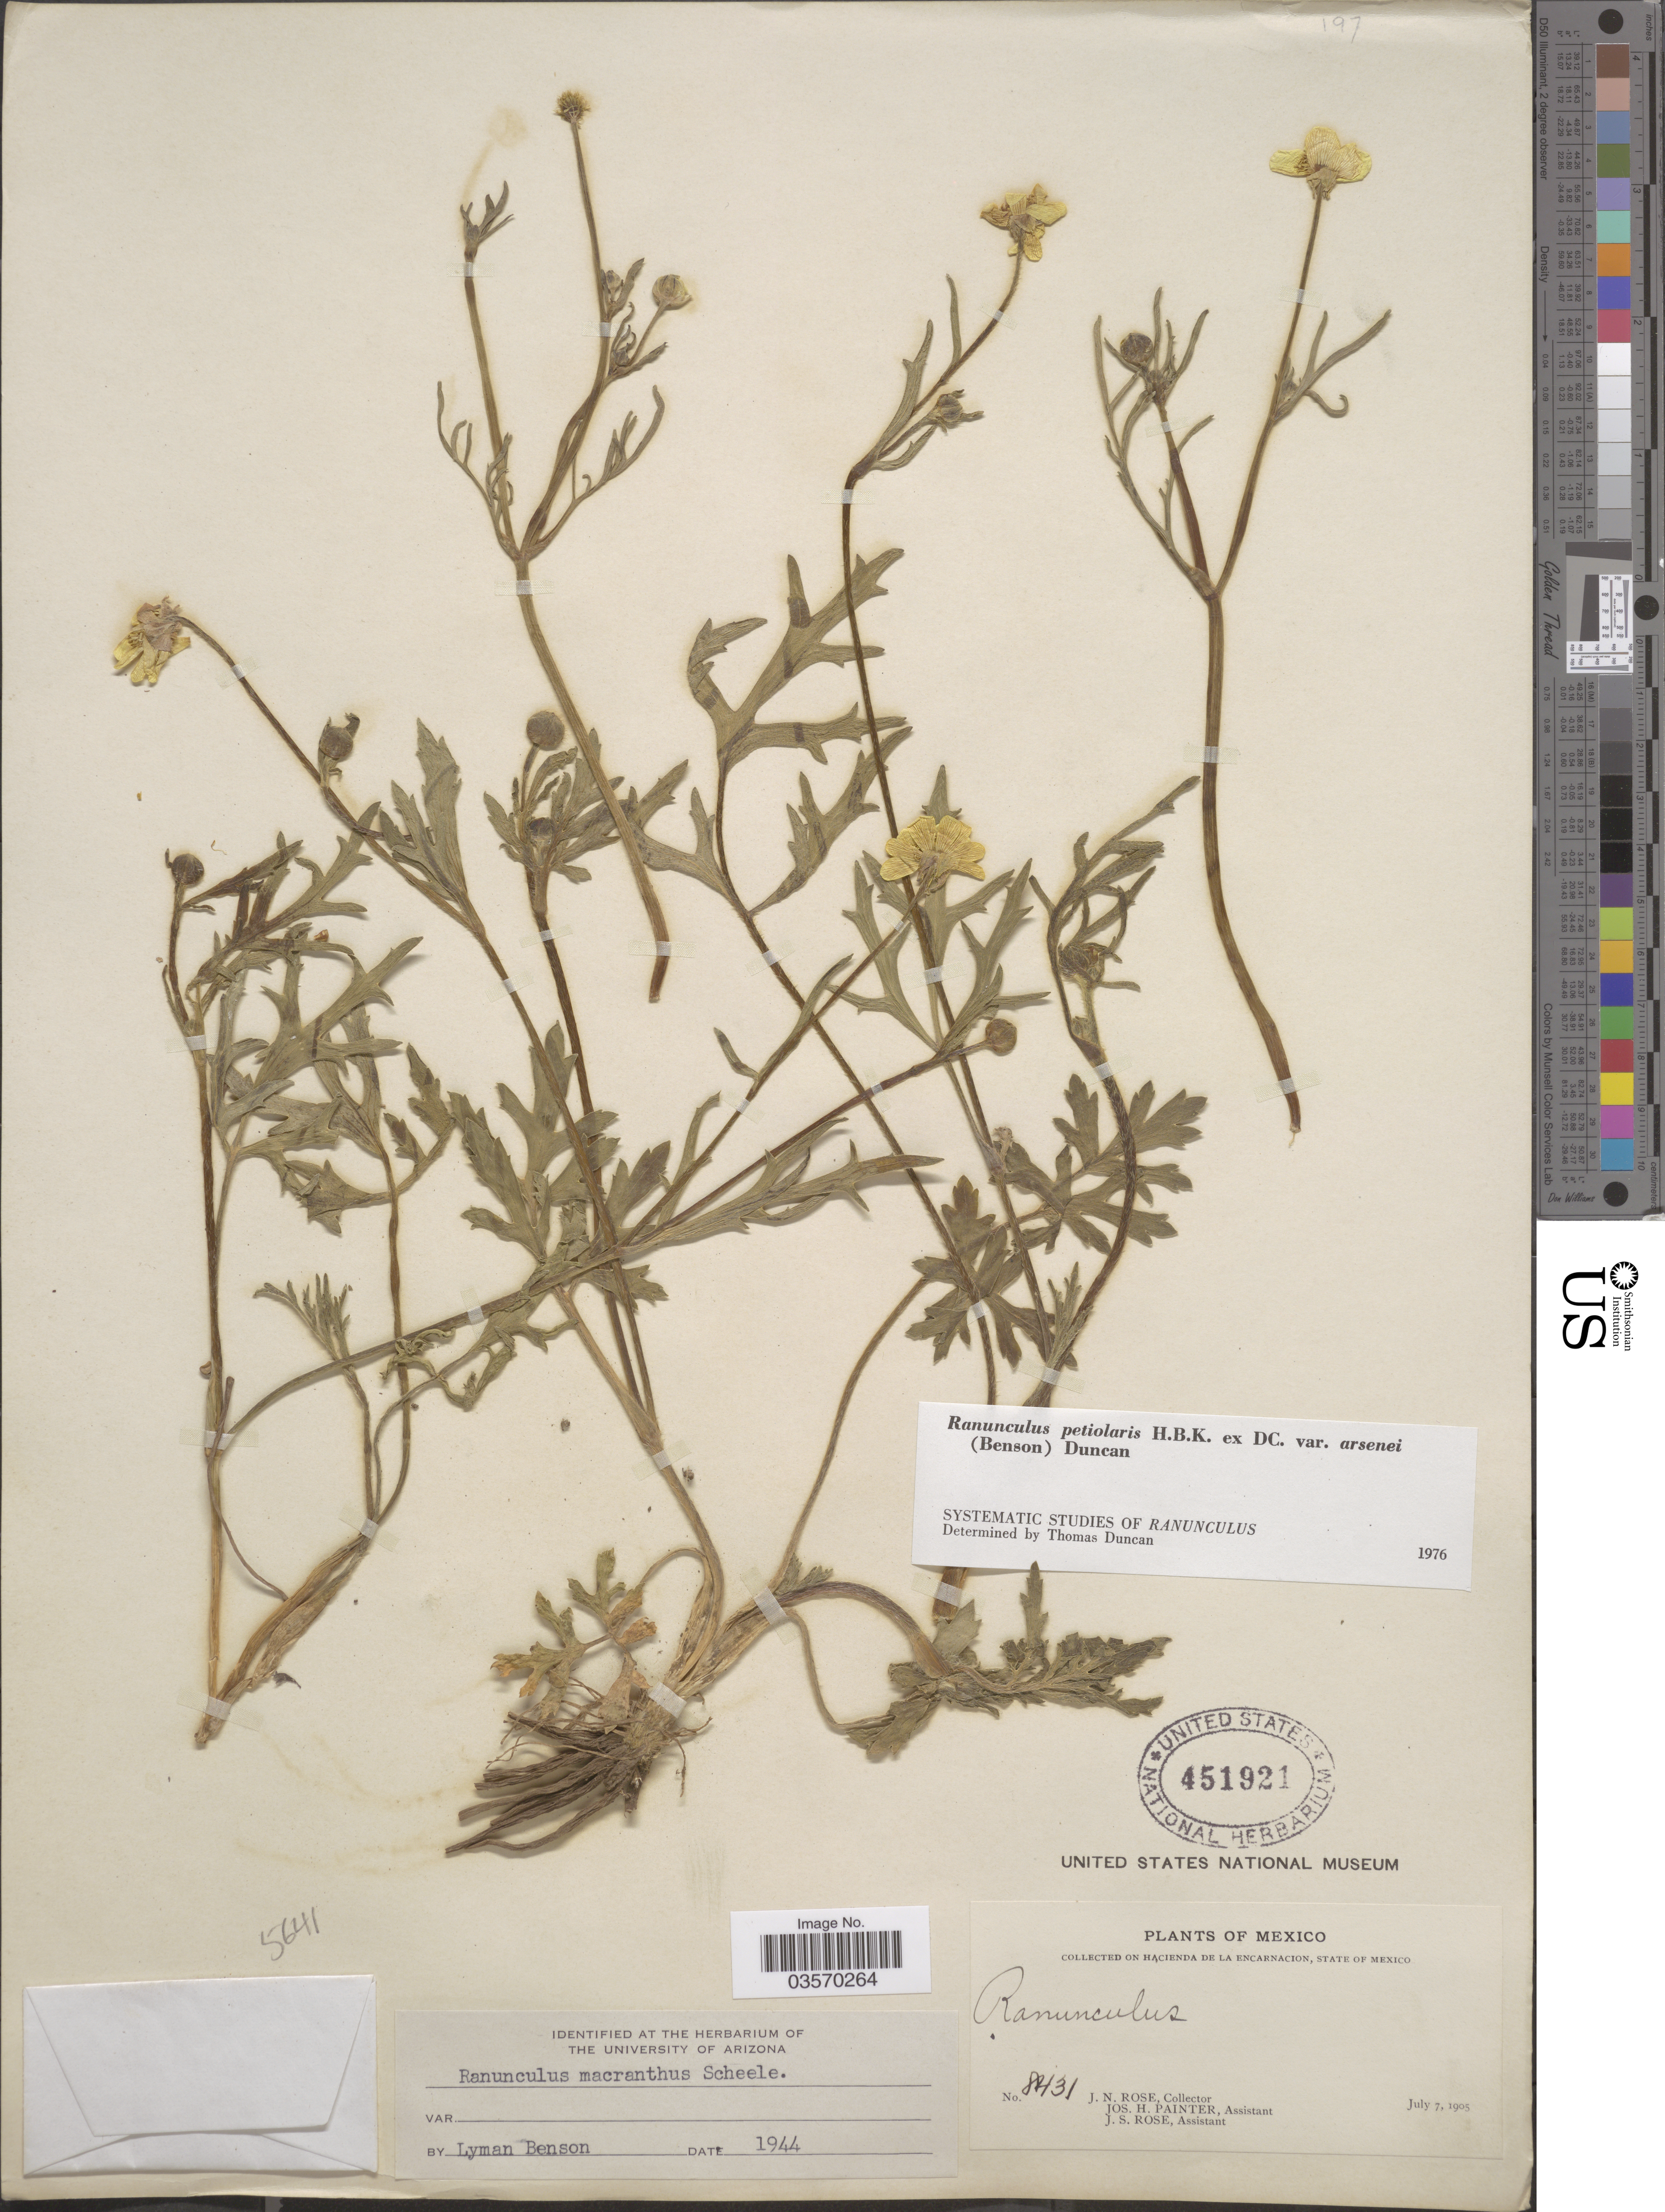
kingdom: Plantae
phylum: Tracheophyta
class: Magnoliopsida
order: Ranunculales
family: Ranunculaceae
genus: Ranunculus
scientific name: Ranunculus petiolaris var. arsenei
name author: (L.D. Benson) Duncan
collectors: J. N. Rose, J. H. Painter & J. S. Rose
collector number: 8431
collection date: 1905-07-07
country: Mexico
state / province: México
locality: On Hacienda de La Encarnacion.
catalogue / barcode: US 451921